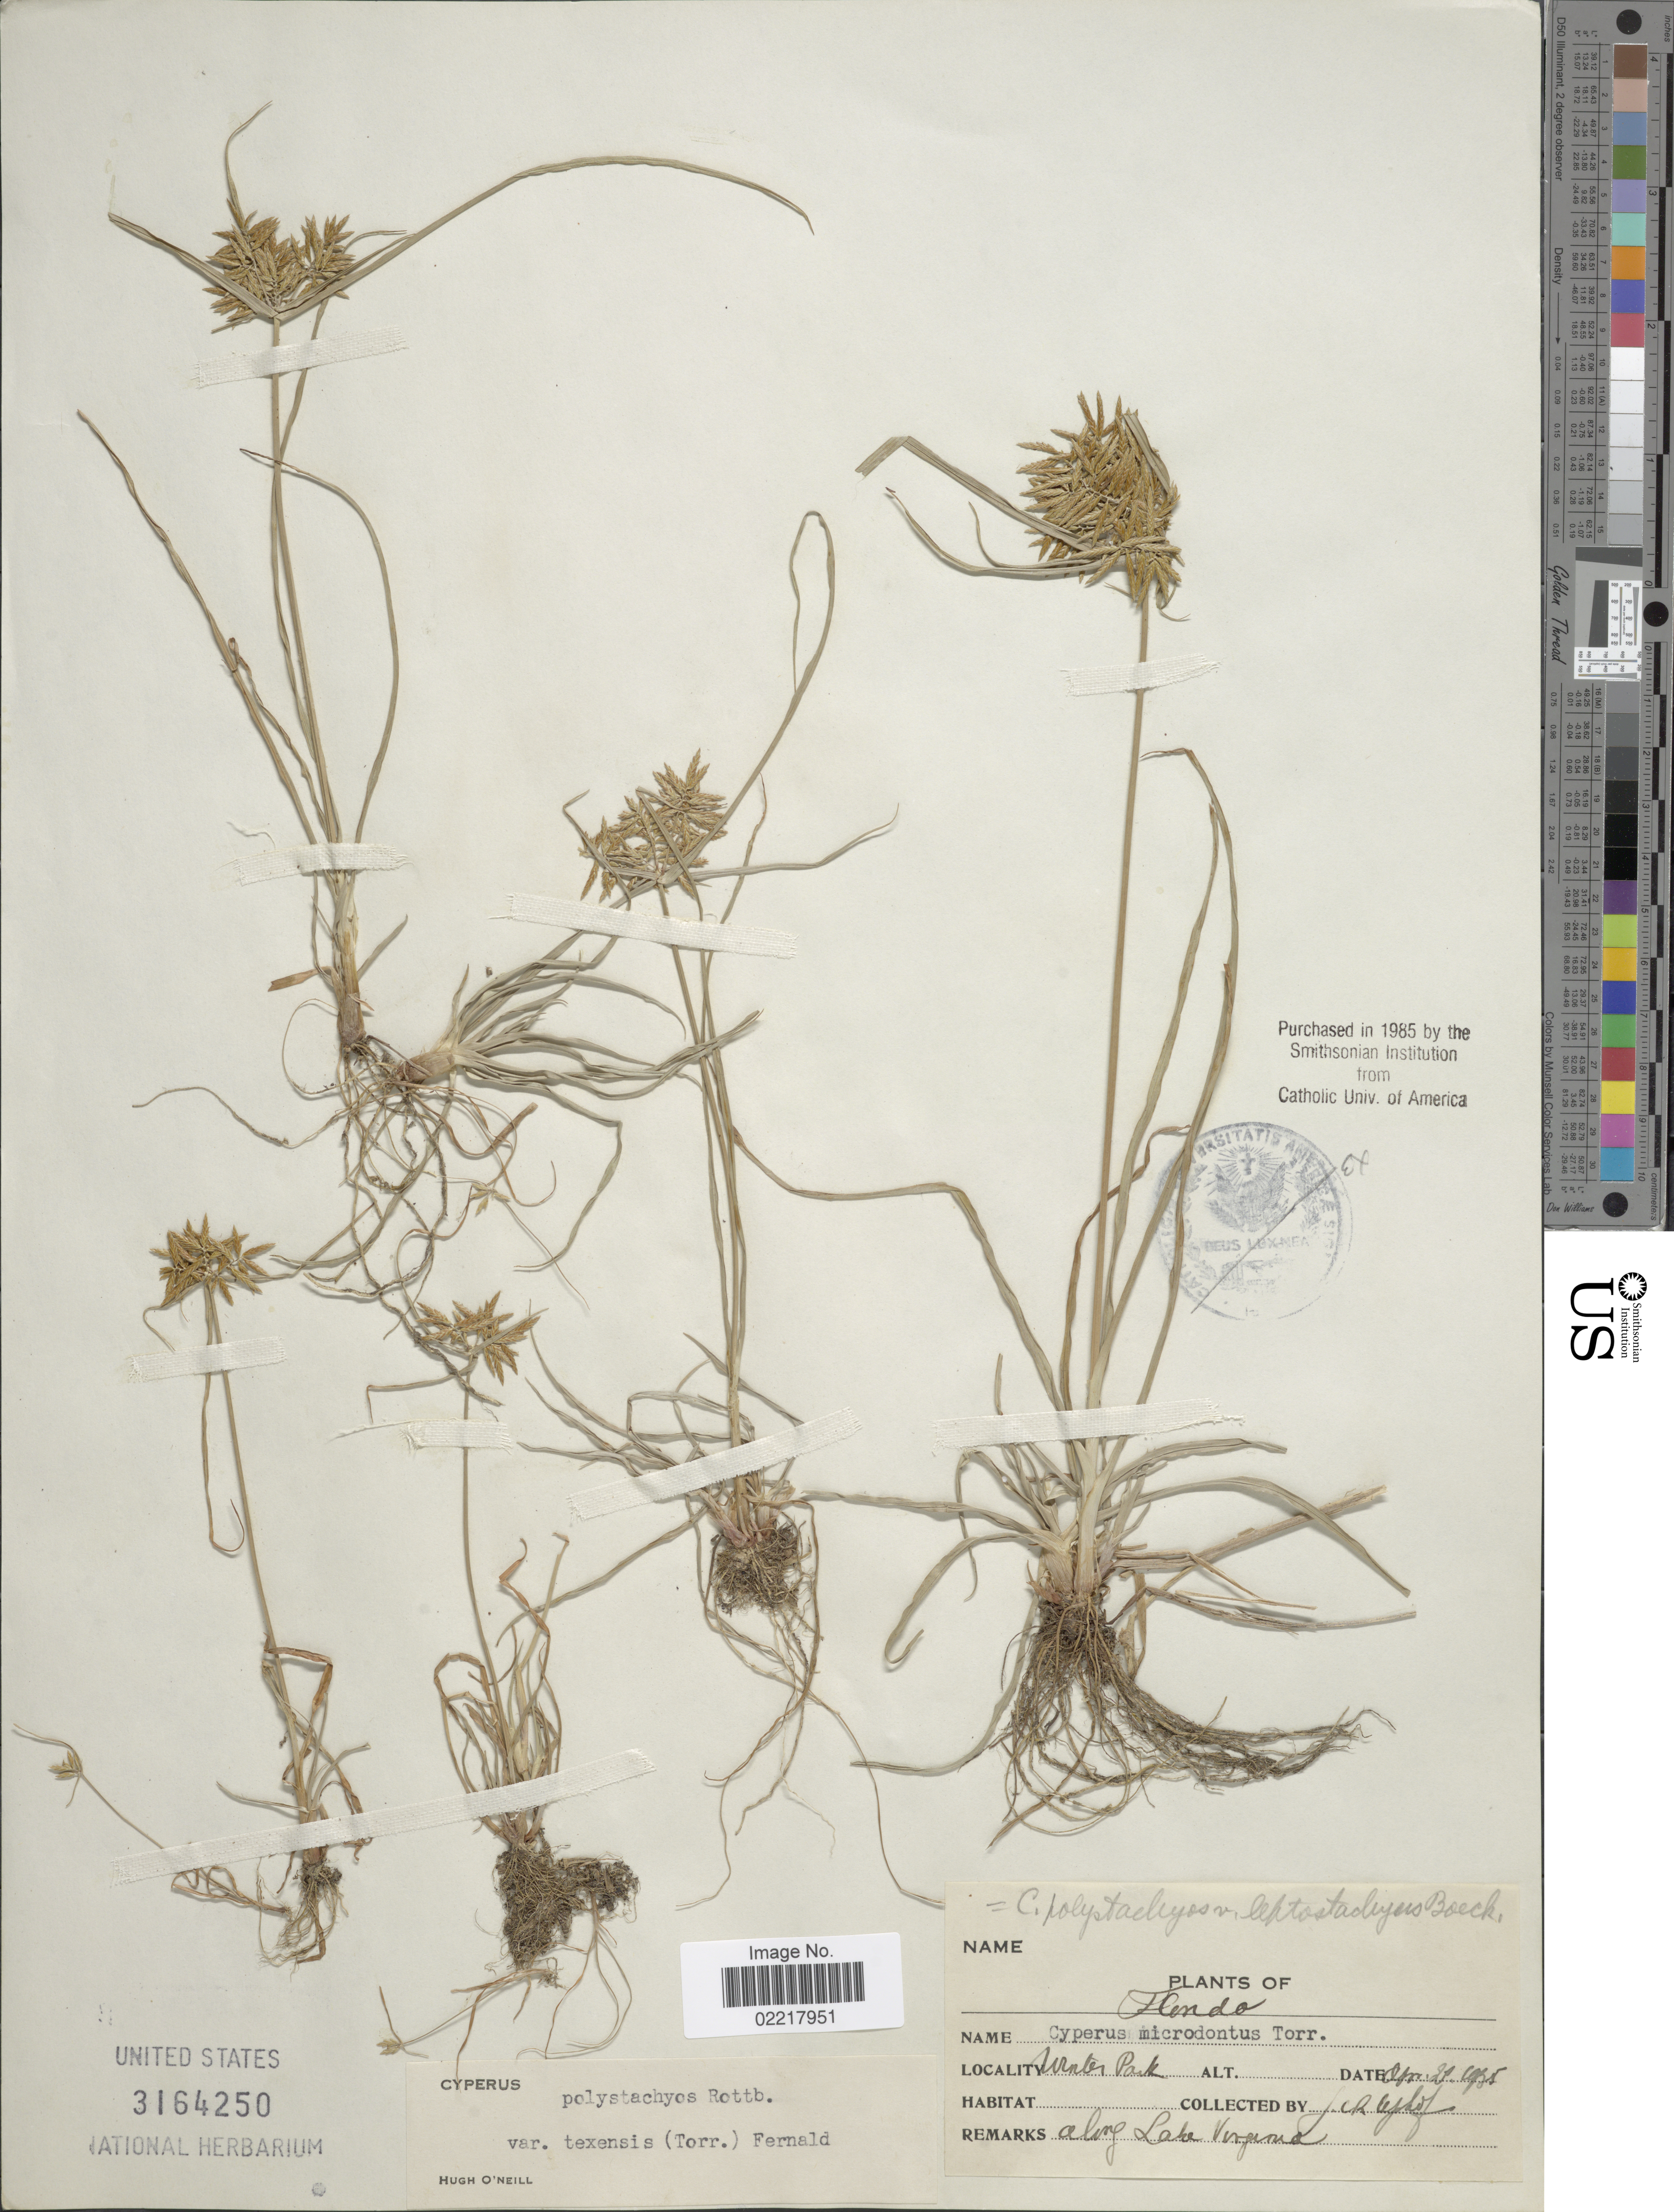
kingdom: Plantae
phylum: Tracheophyta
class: Liliopsida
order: Poales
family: Cyperaceae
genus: Cyperus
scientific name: Cyperus polystachyos var. texensis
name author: (Torr.) Fernald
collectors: J. C. T. Uphof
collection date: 1935-04-24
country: United States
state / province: Florida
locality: Winter Park, along Lake Virginia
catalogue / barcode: US 3164250